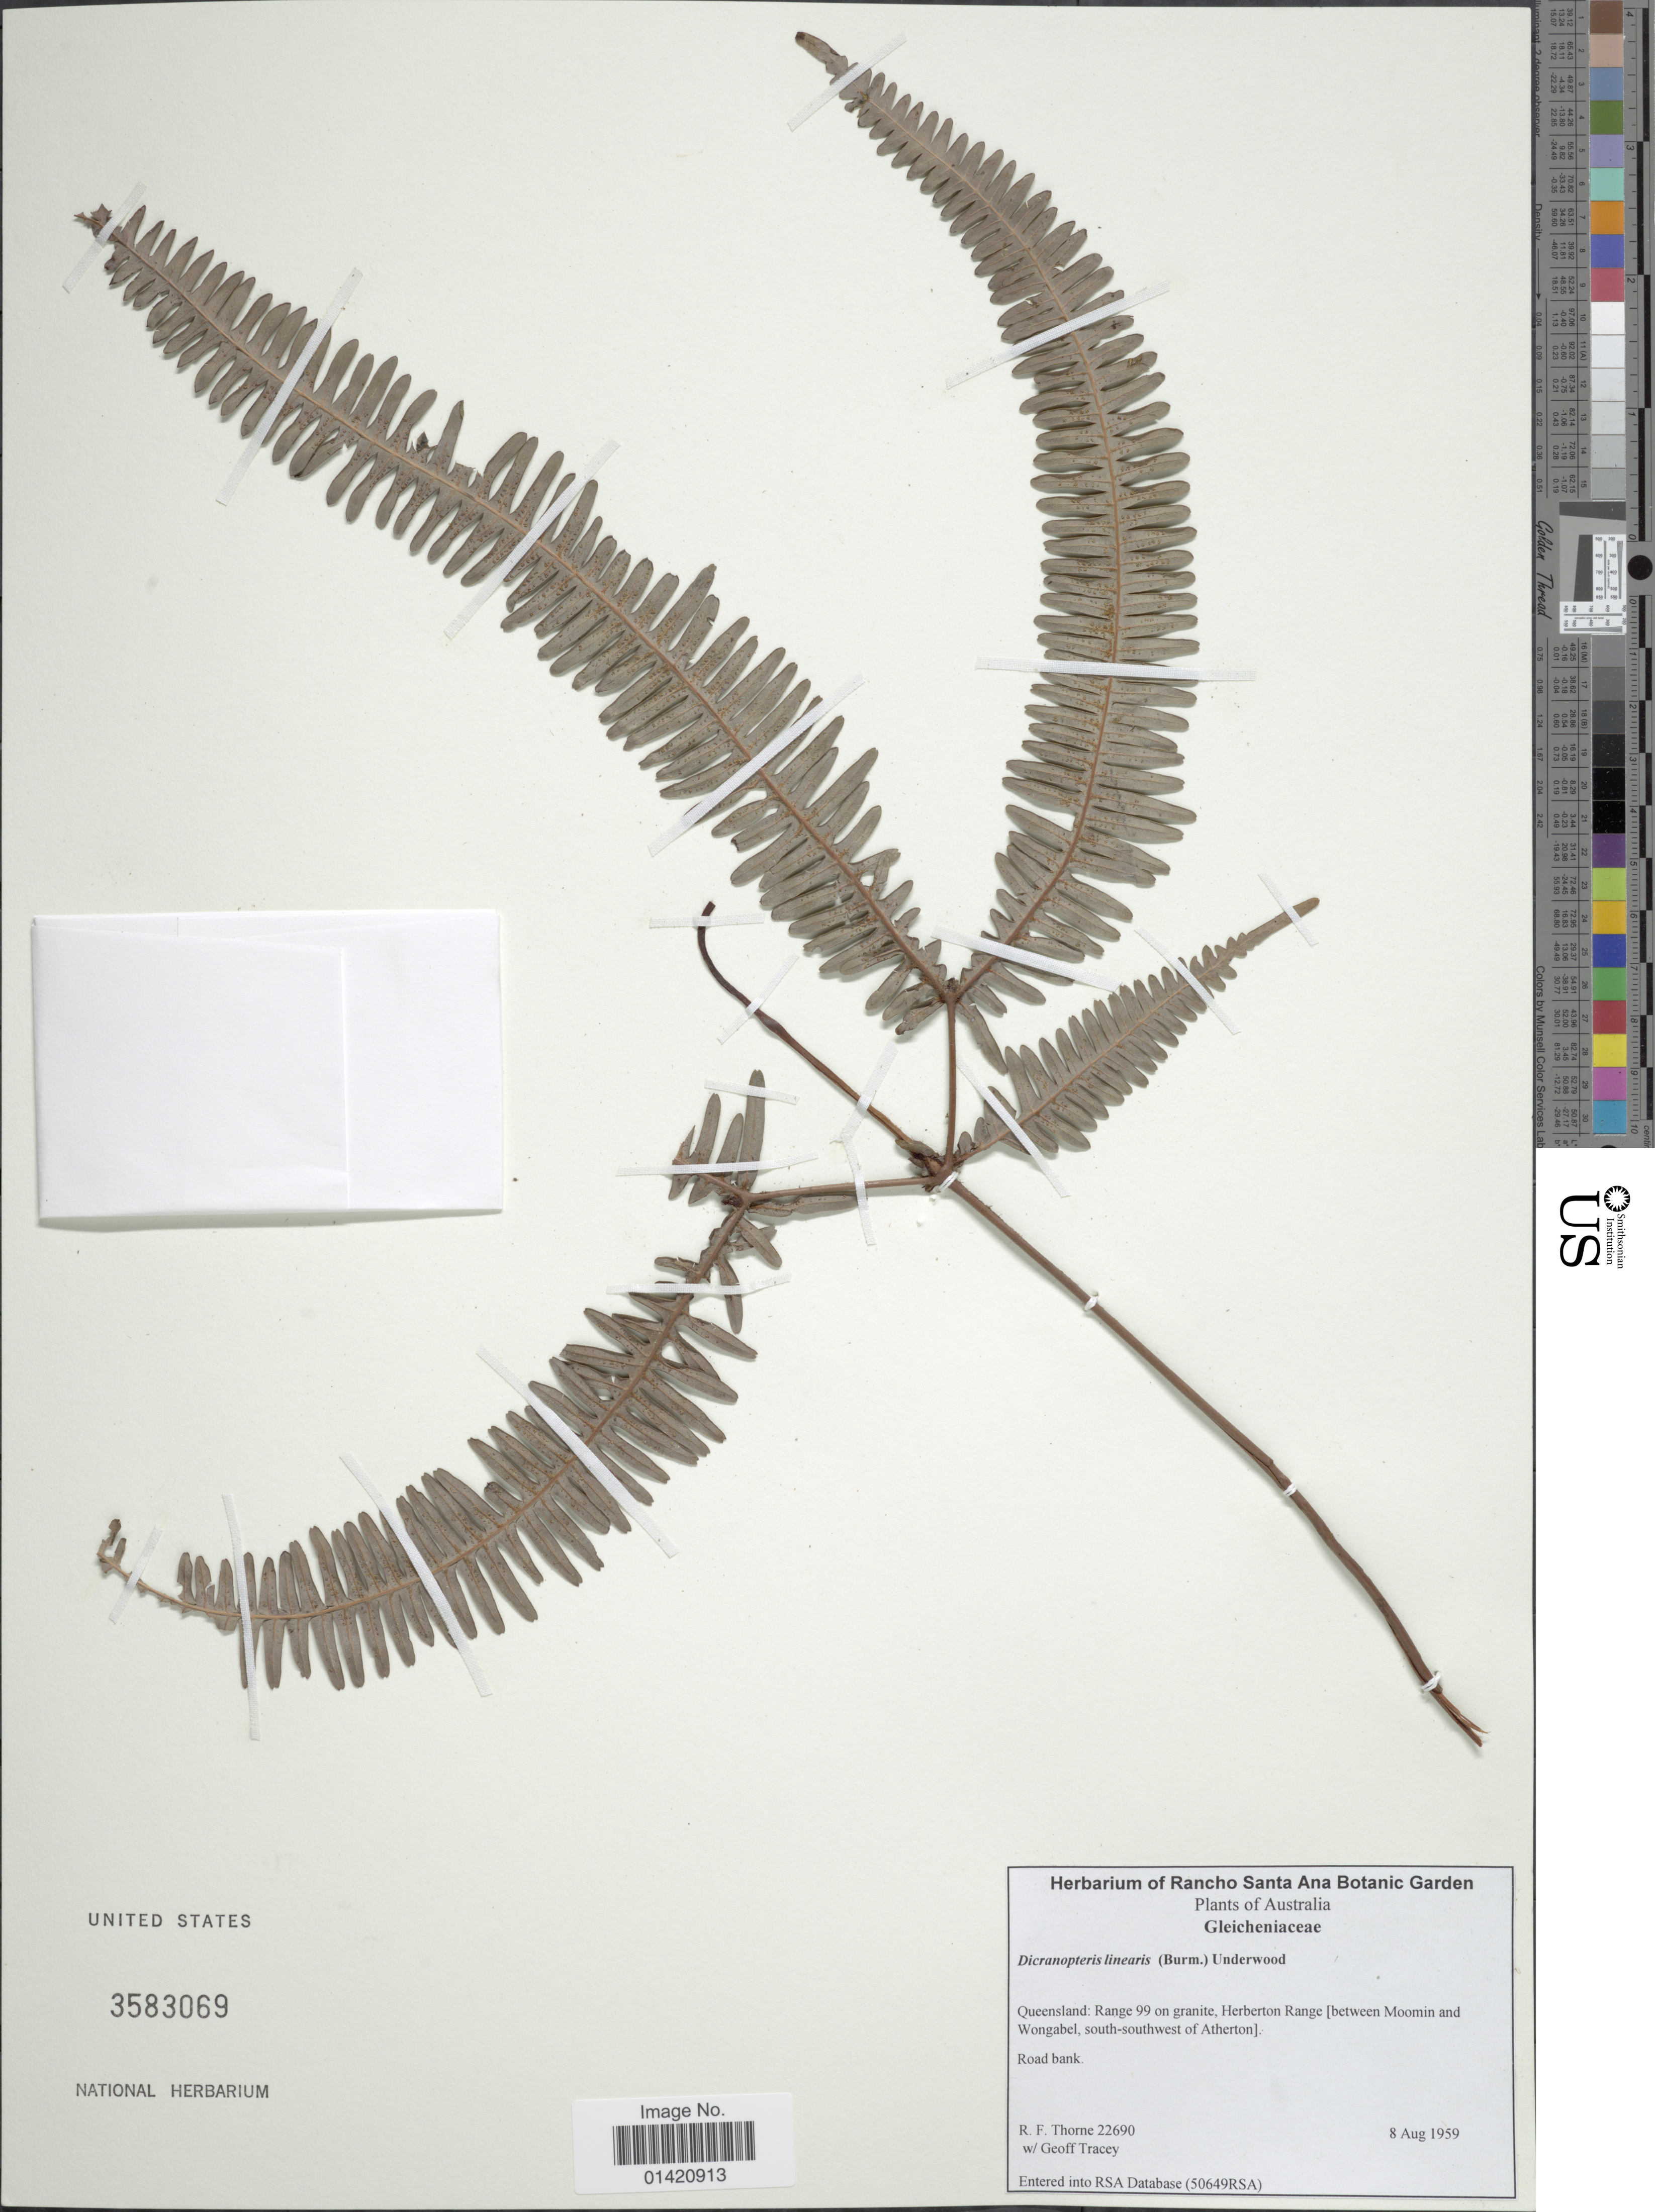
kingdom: Plantae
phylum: Tracheophyta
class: Polypodiopsida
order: Gleicheniales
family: Gleicheniaceae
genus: Dicranopteris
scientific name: Dicranopteris linearis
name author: (Burm. f.) Underw.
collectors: R. F. Thorne & G. Tracey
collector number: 22690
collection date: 1959-08-08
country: Australia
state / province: Queensland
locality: Range 99 on granite, Herberton Range [between Moomin and Wongabel, south-southwest of Atherton]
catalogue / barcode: US 3583069